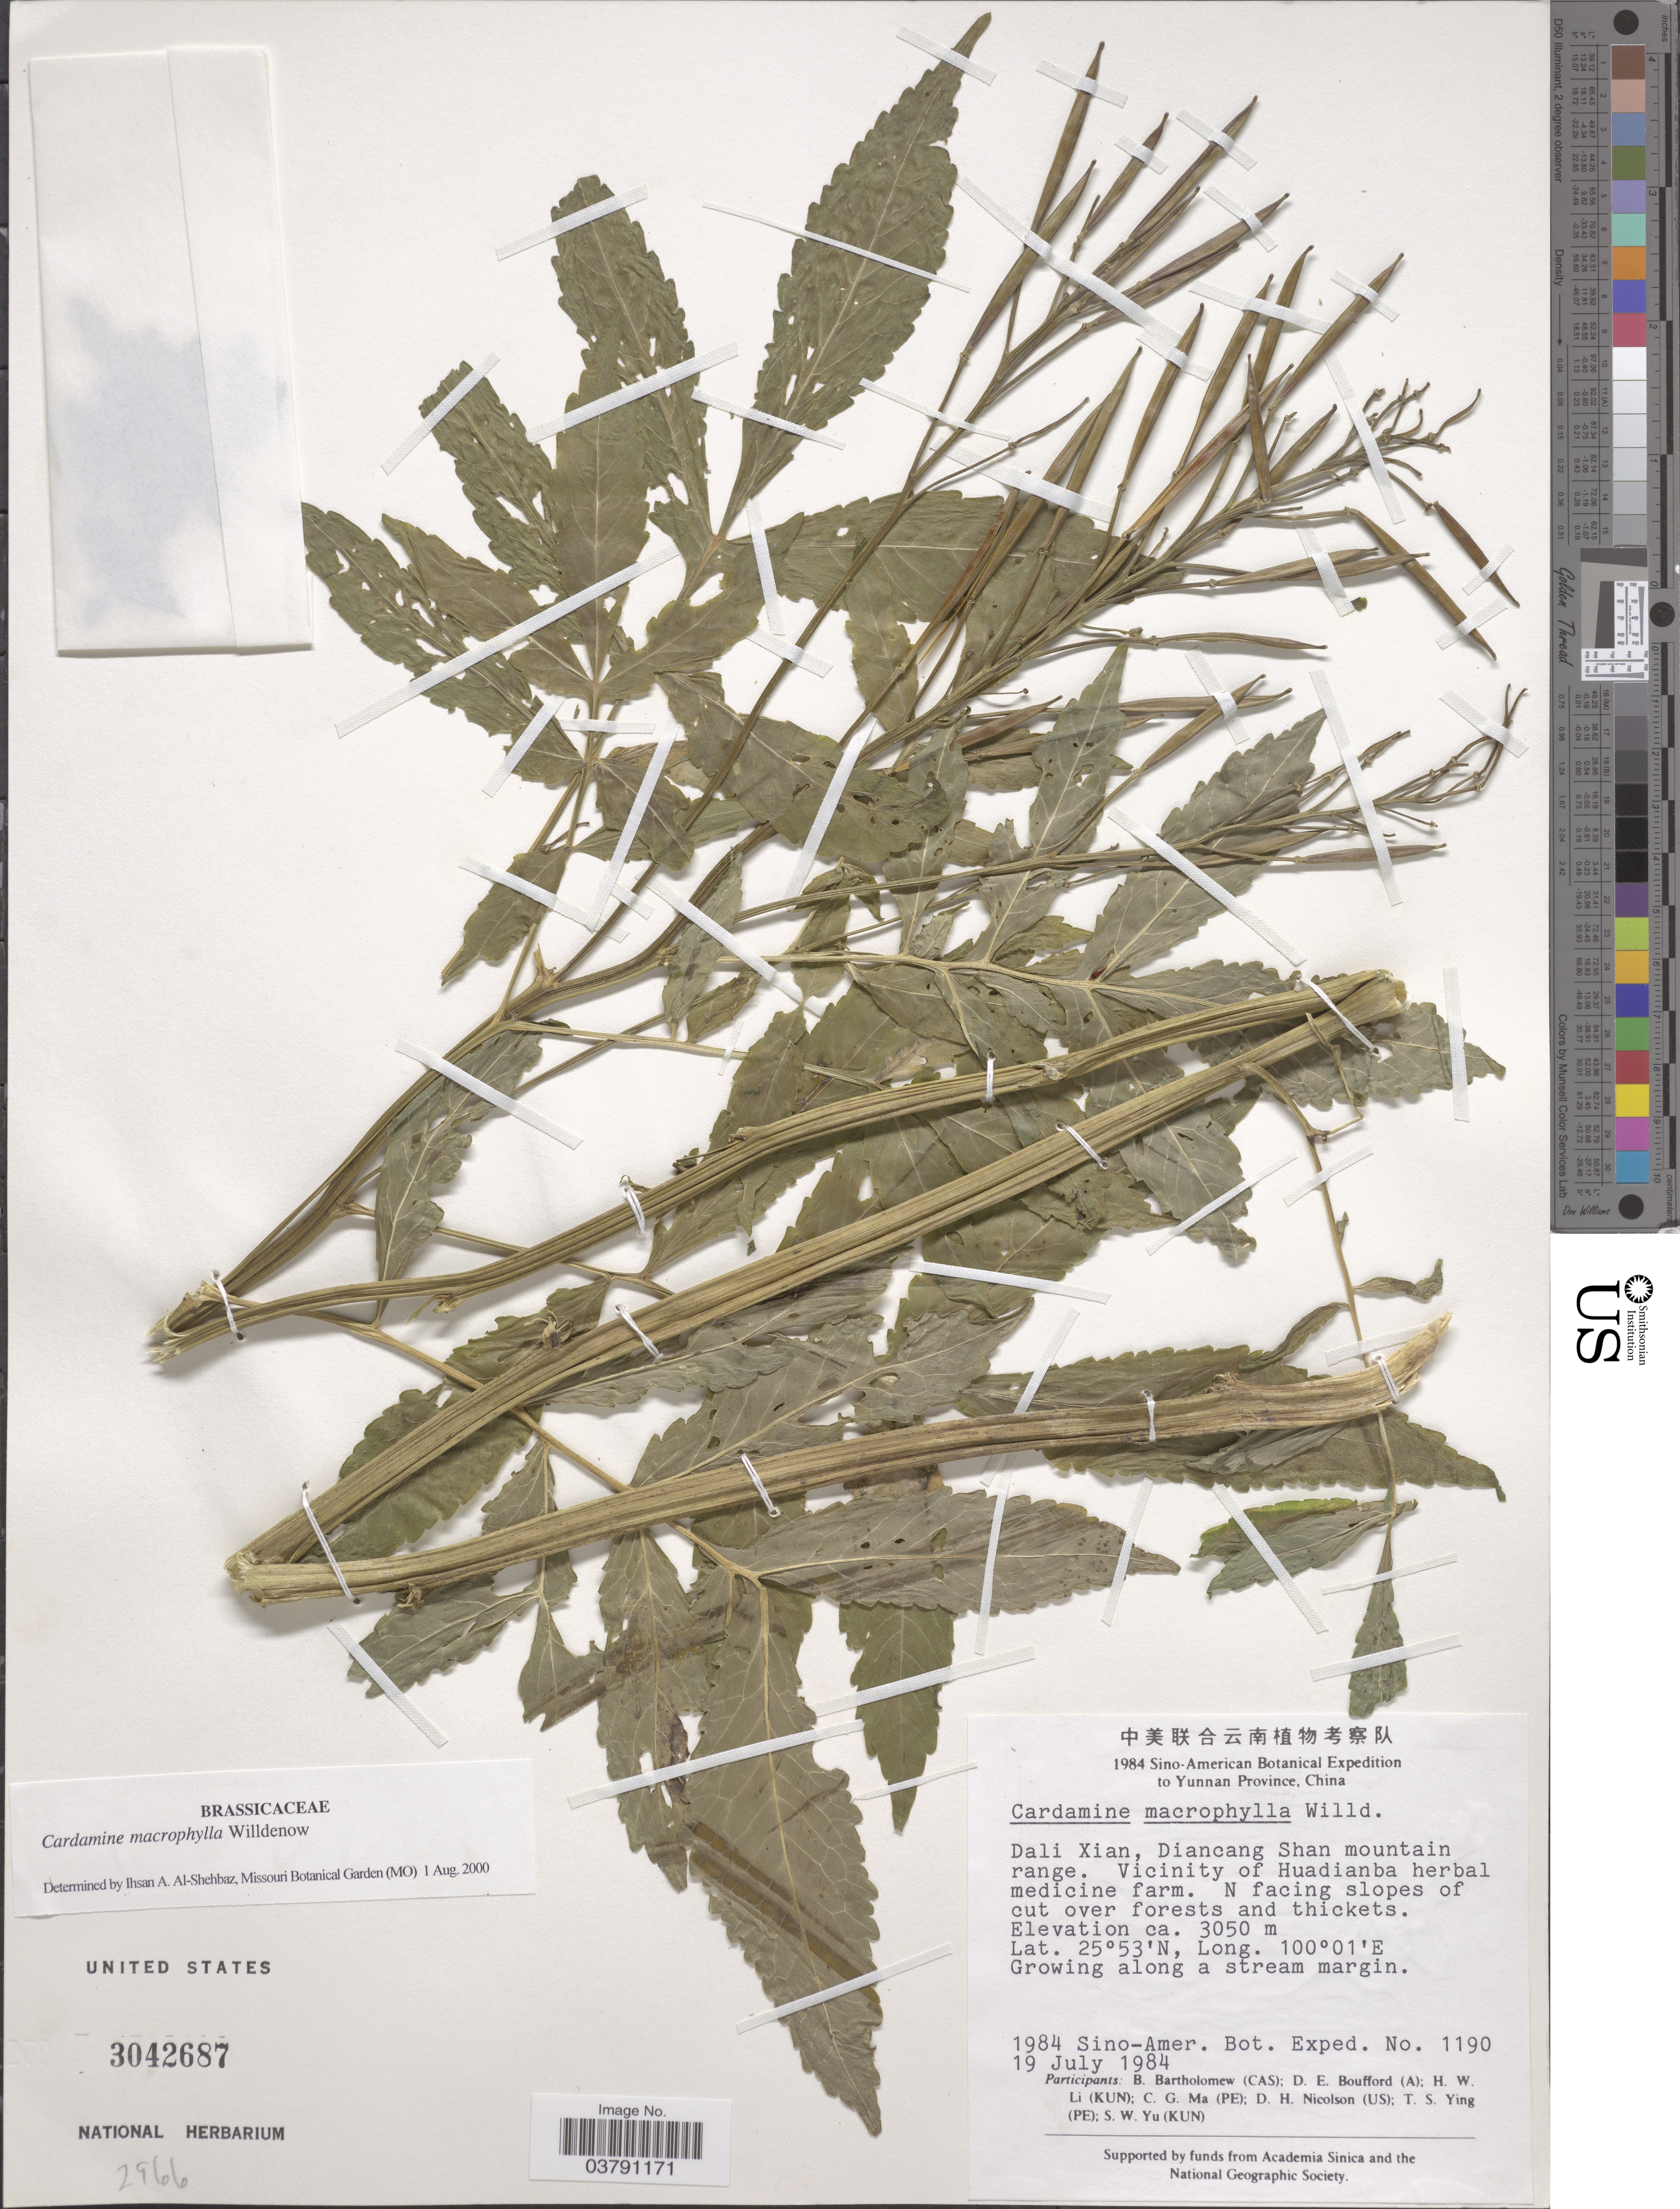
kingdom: Plantae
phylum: Tracheophyta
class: Magnoliopsida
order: Brassicales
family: Brassicaceae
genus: Cardamine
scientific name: Cardamine macrophylla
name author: Willd.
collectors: Sino-Amer. Bot. Exped. 1984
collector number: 1190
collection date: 1984-07-19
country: China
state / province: Yunnan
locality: Dali Xian, Diancang Shan mountain range. Vicinity of Huadianba herbal medicine farm. N facing slopes of cut over forests and tickets.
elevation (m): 3050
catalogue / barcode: US 3042687